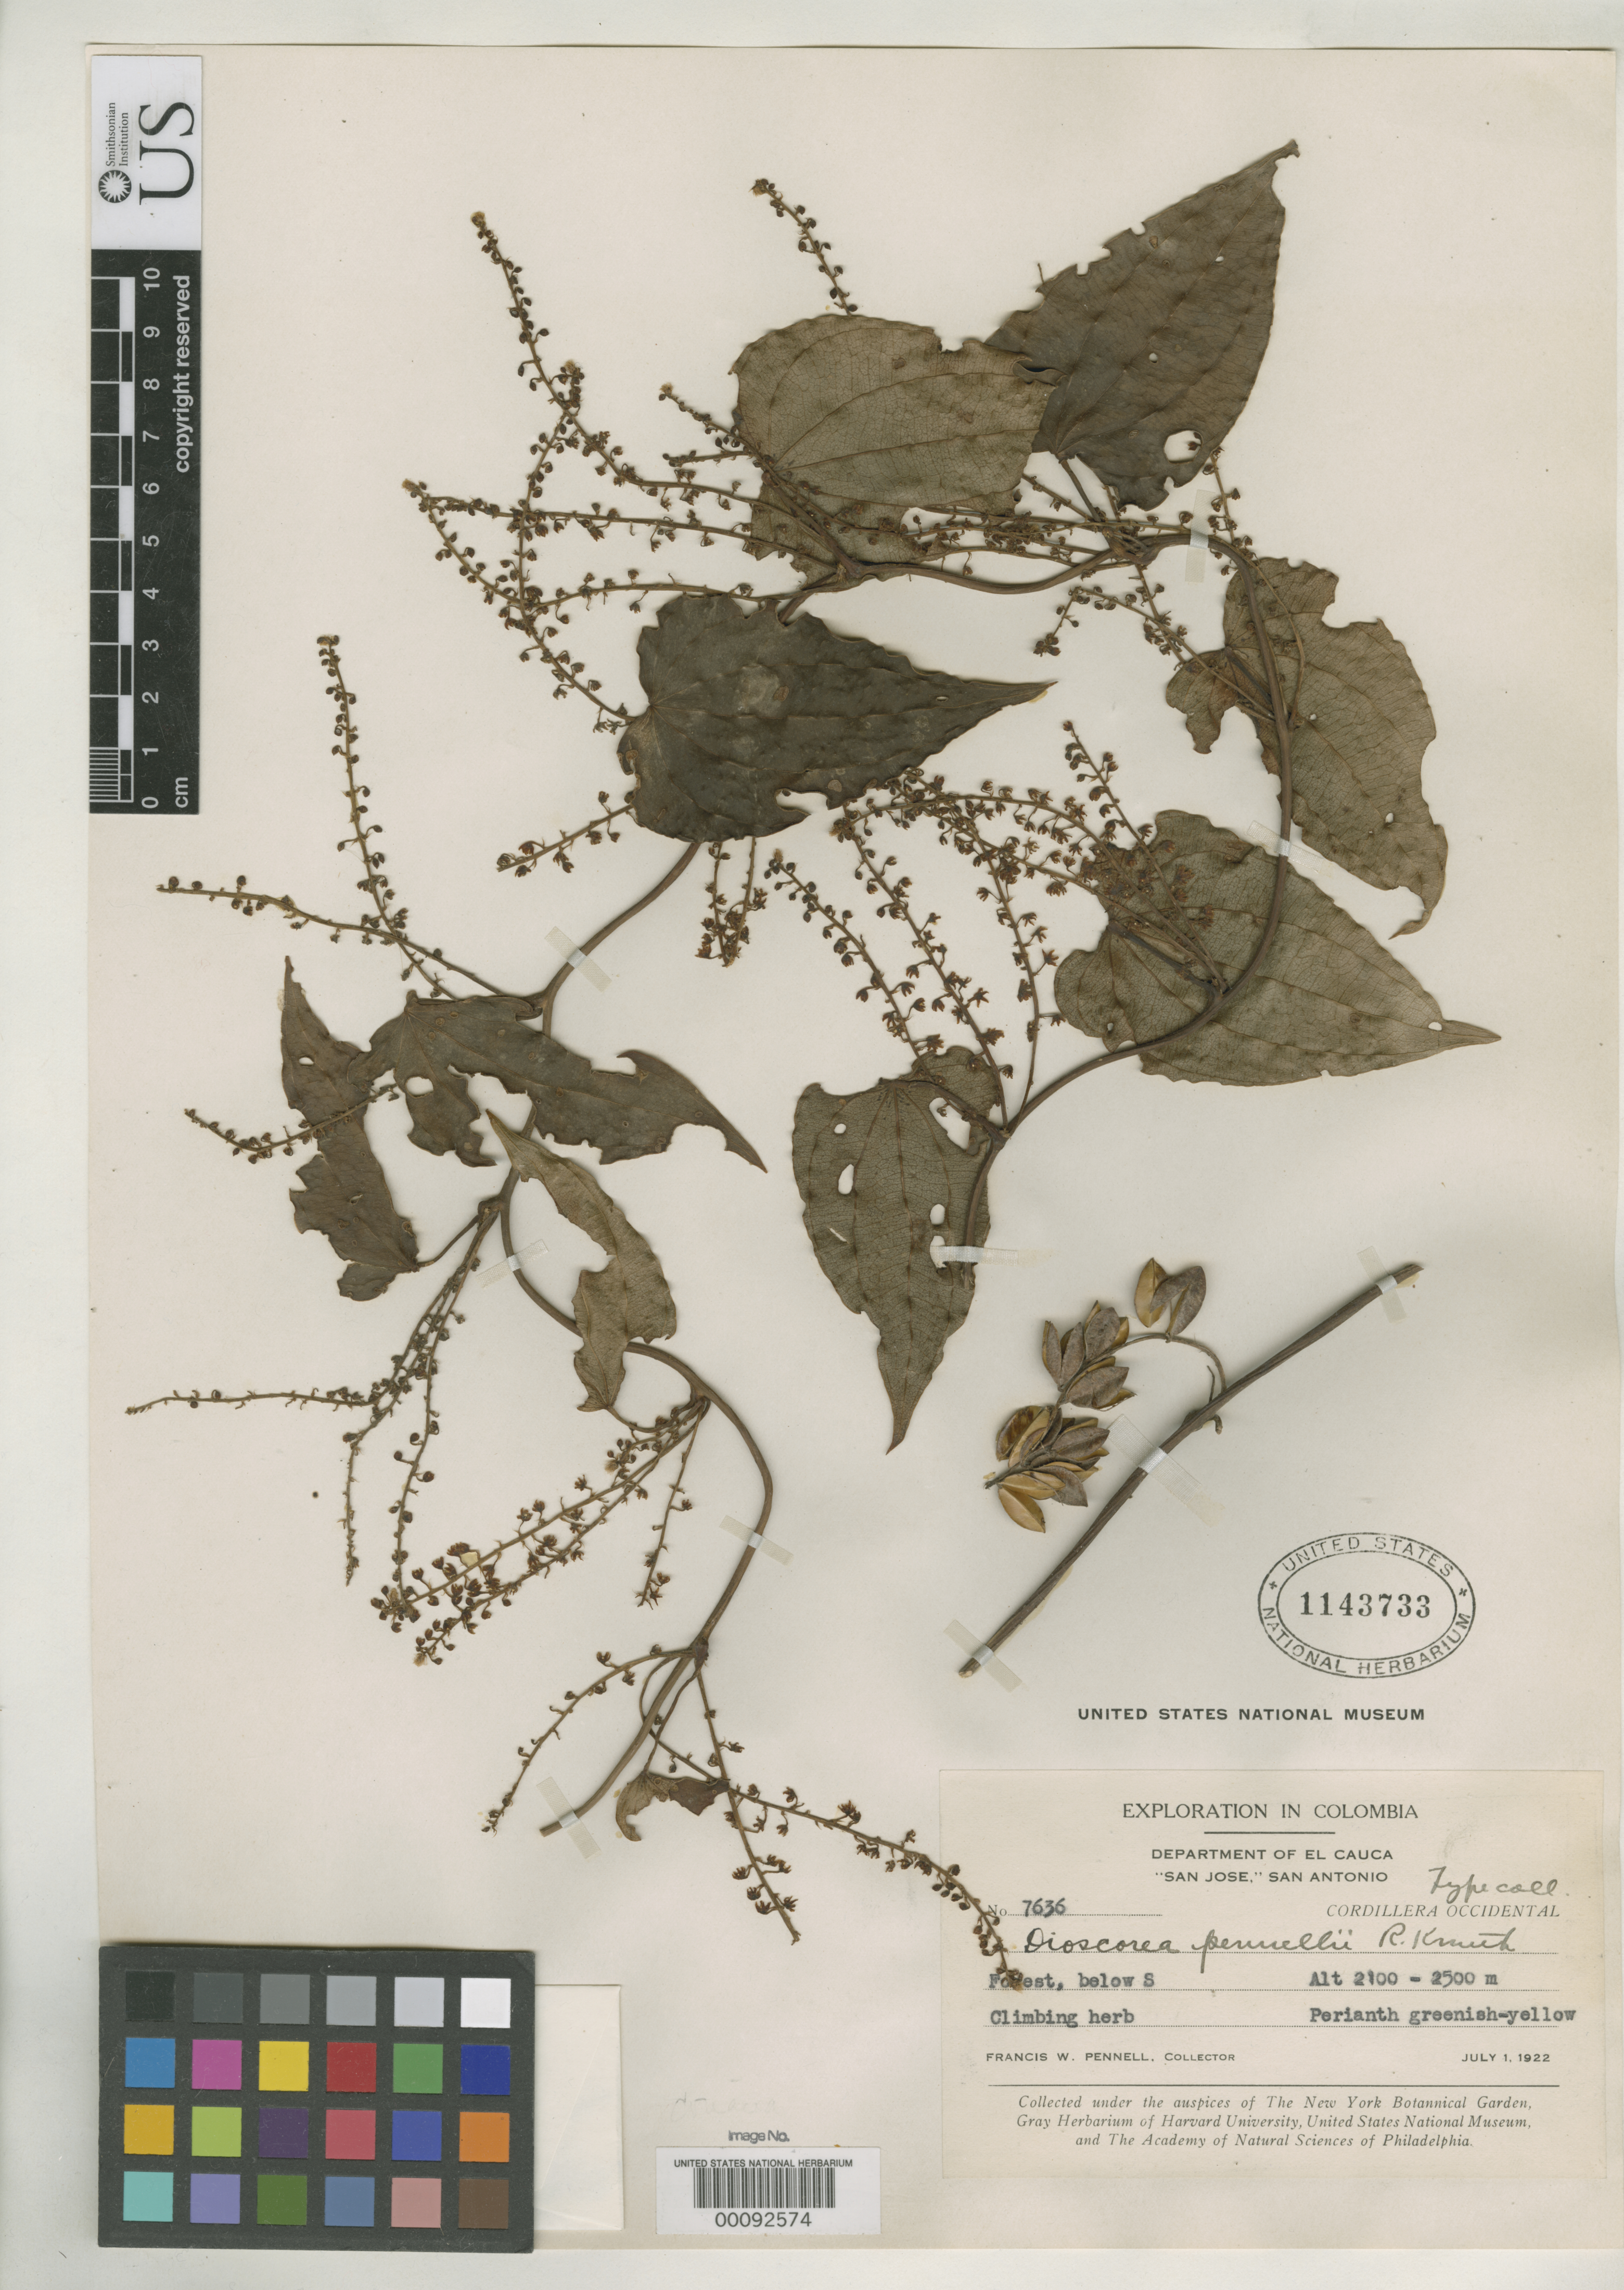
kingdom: Plantae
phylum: Tracheophyta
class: Liliopsida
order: Dioscoreales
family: Dioscoreaceae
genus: Dioscorea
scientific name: Dioscorea pennellii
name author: R. Knuth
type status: Isotype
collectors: F. W. Pennell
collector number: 7636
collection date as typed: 01 Jul 1922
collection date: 1922-07-01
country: Colombia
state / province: Cauca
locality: San Jose.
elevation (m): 2100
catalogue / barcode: US 1143733